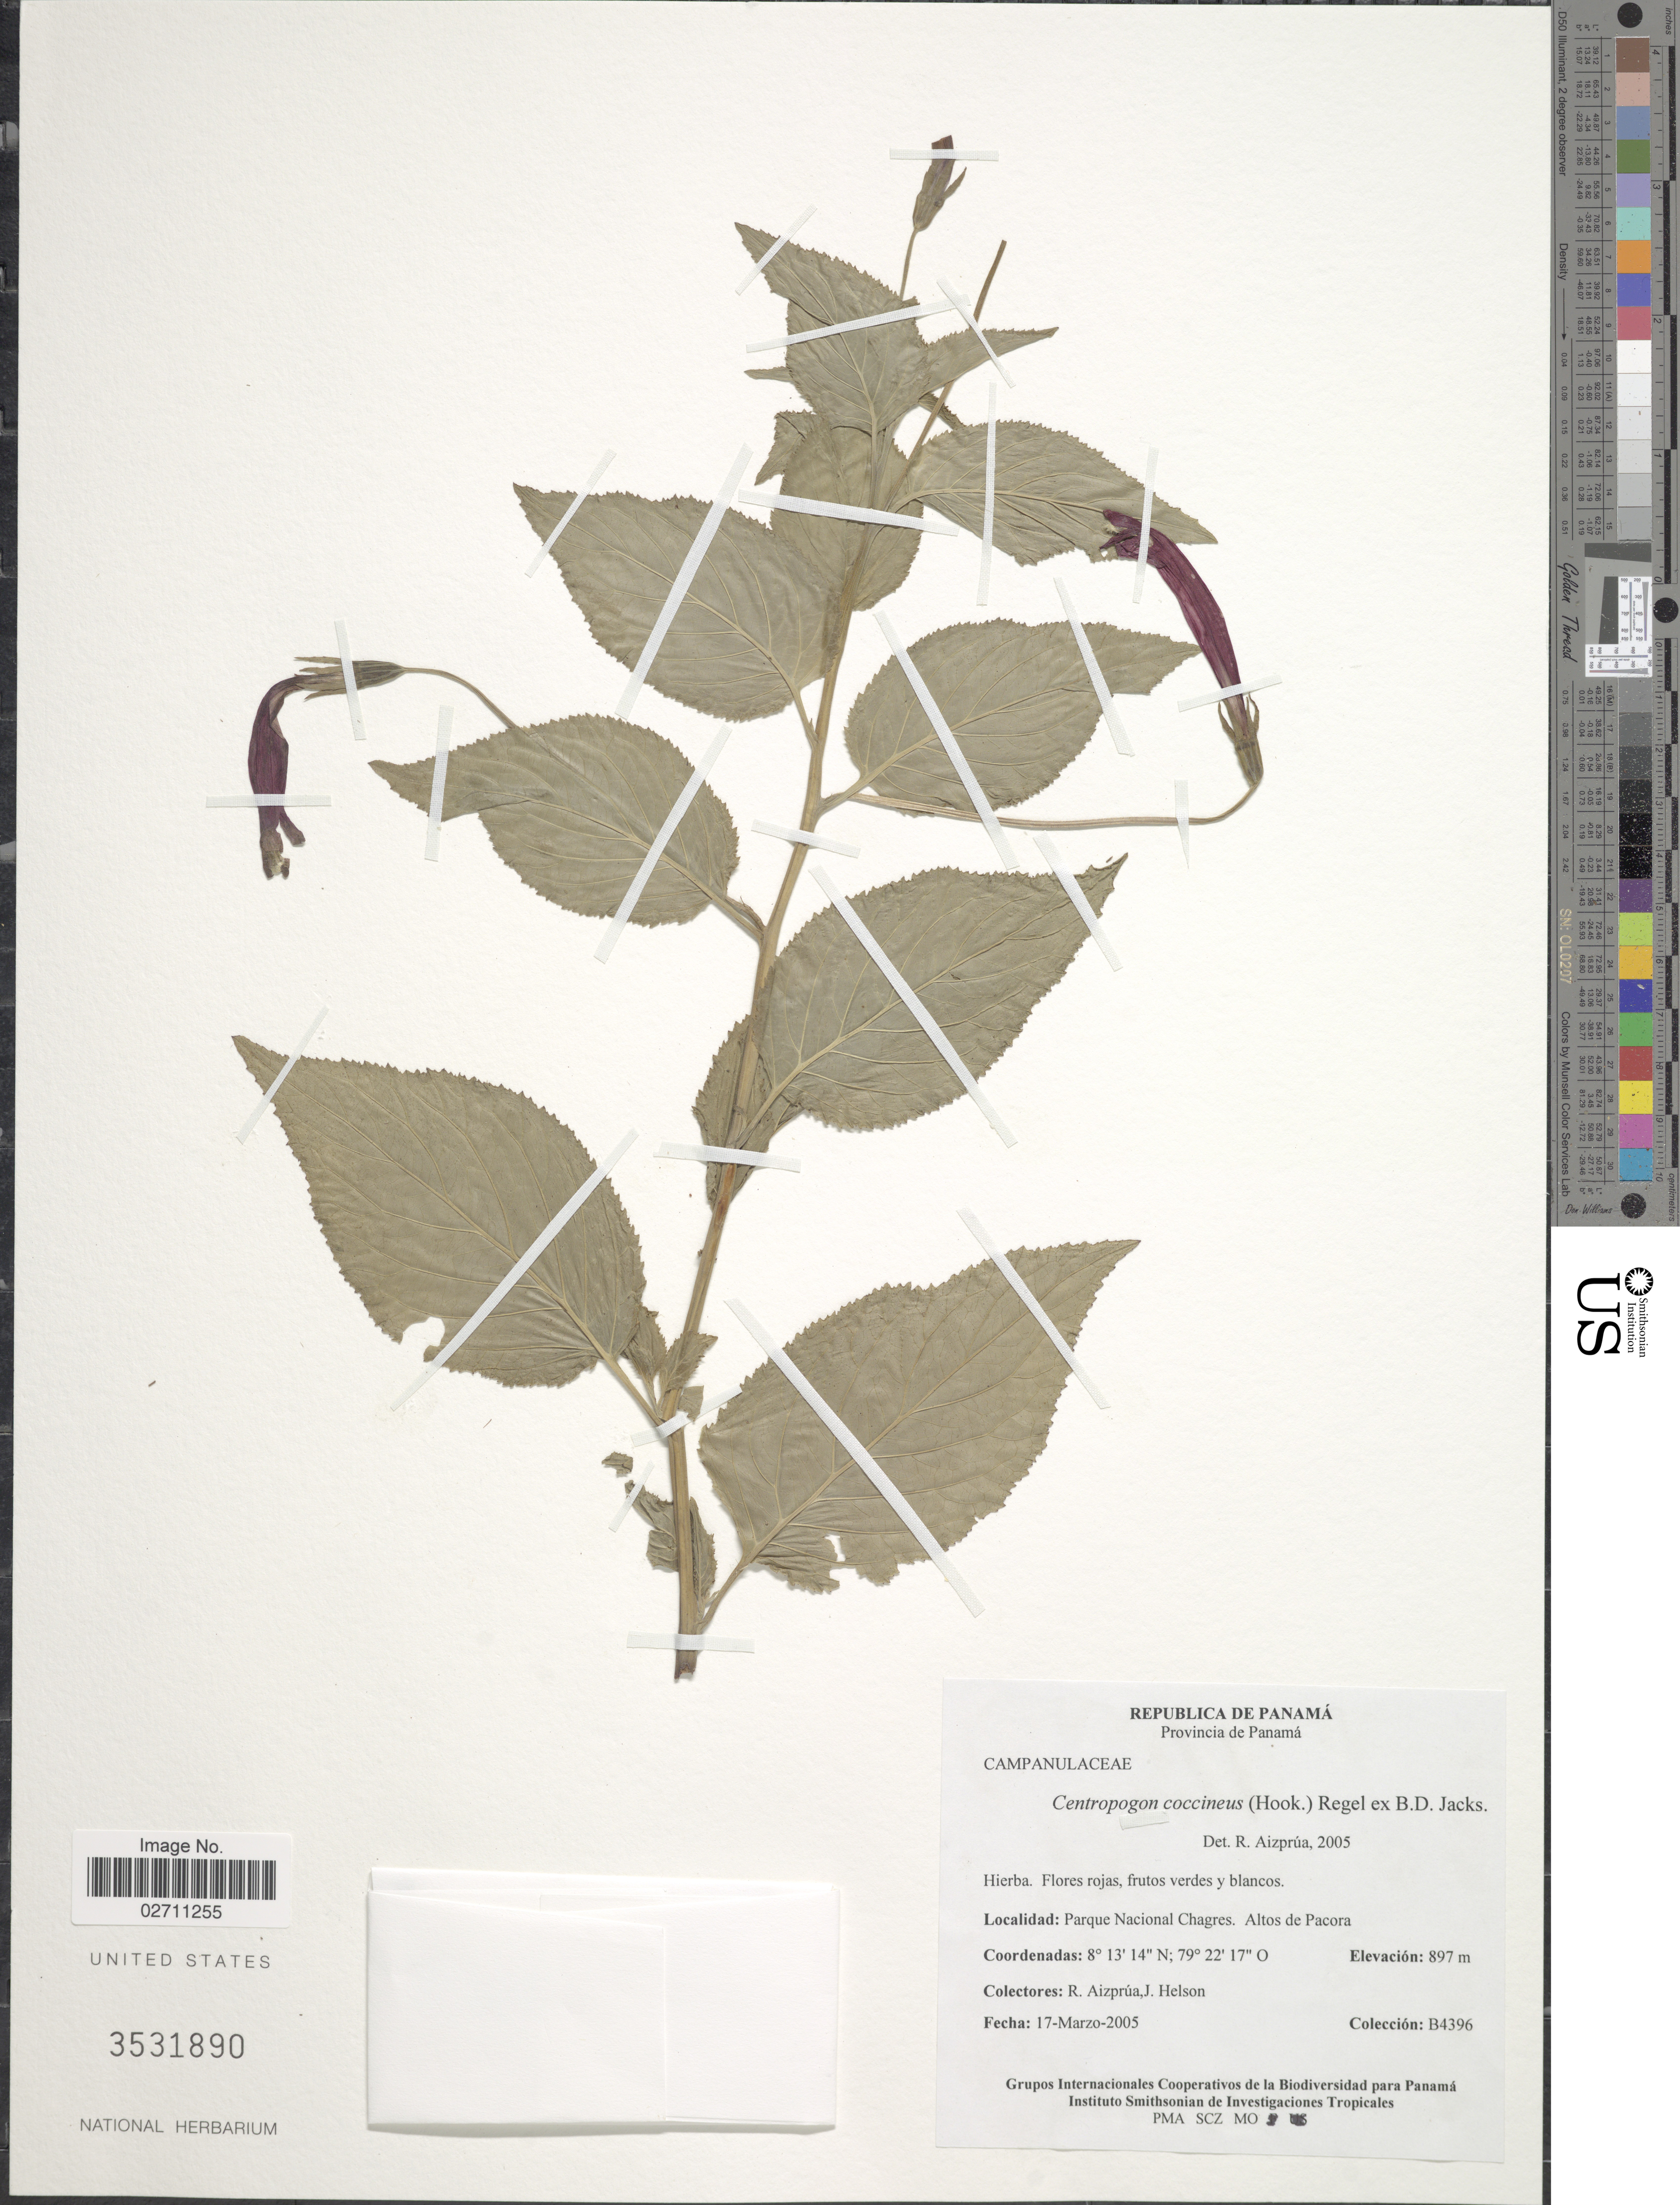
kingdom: Plantae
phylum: Tracheophyta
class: Magnoliopsida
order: Asterales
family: Campanulaceae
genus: Centropogon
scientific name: Centropogon coccineus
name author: (Hook.) Regel ex B.D. Jacks.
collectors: R. Aizprúa & J. Helson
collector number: B4396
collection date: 2005-03-17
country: Panama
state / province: Panamá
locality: Parque Nacional Chagres, Altos de Pacora.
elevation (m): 897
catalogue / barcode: US 3531890